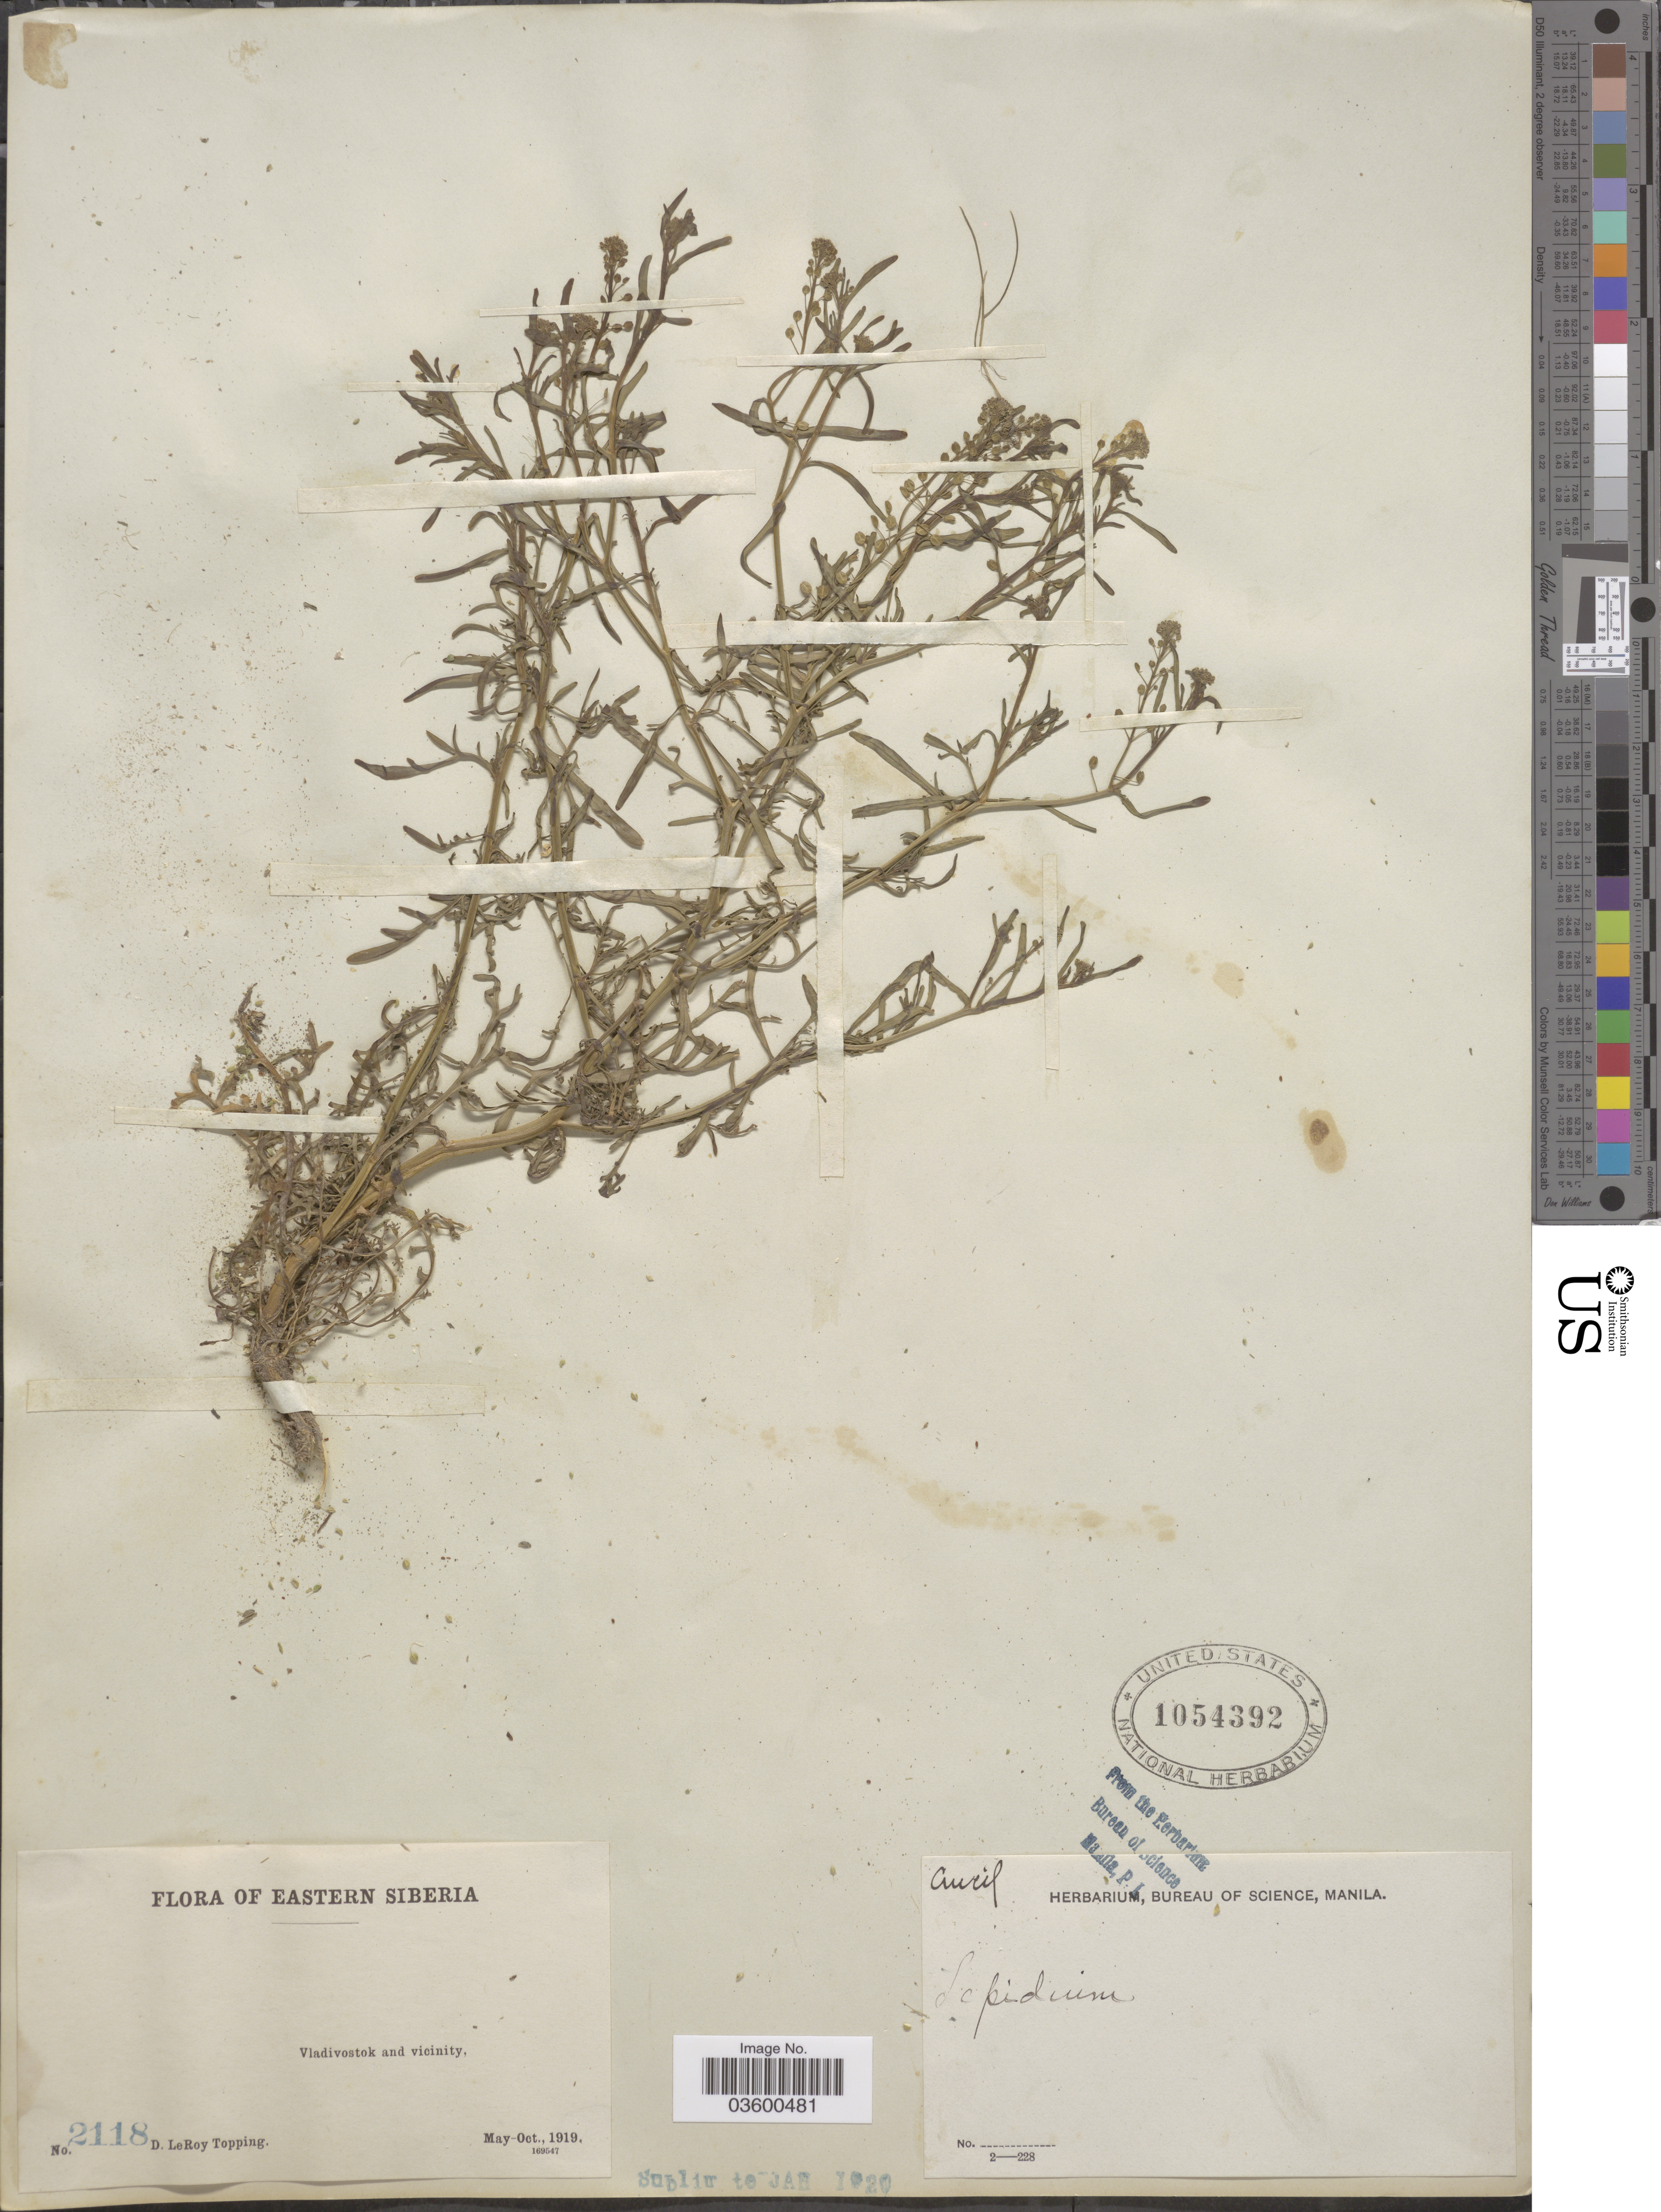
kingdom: Plantae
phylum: Tracheophyta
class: Magnoliopsida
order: Brassicales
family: Brassicaceae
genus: Lepidium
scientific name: Lepidium sp.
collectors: D. L. Topping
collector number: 2118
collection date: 1919-05/1919-10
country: Russian Federation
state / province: Primorsky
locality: Eastern Siberia. Vladivostok and vicinity.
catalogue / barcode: US 1054392